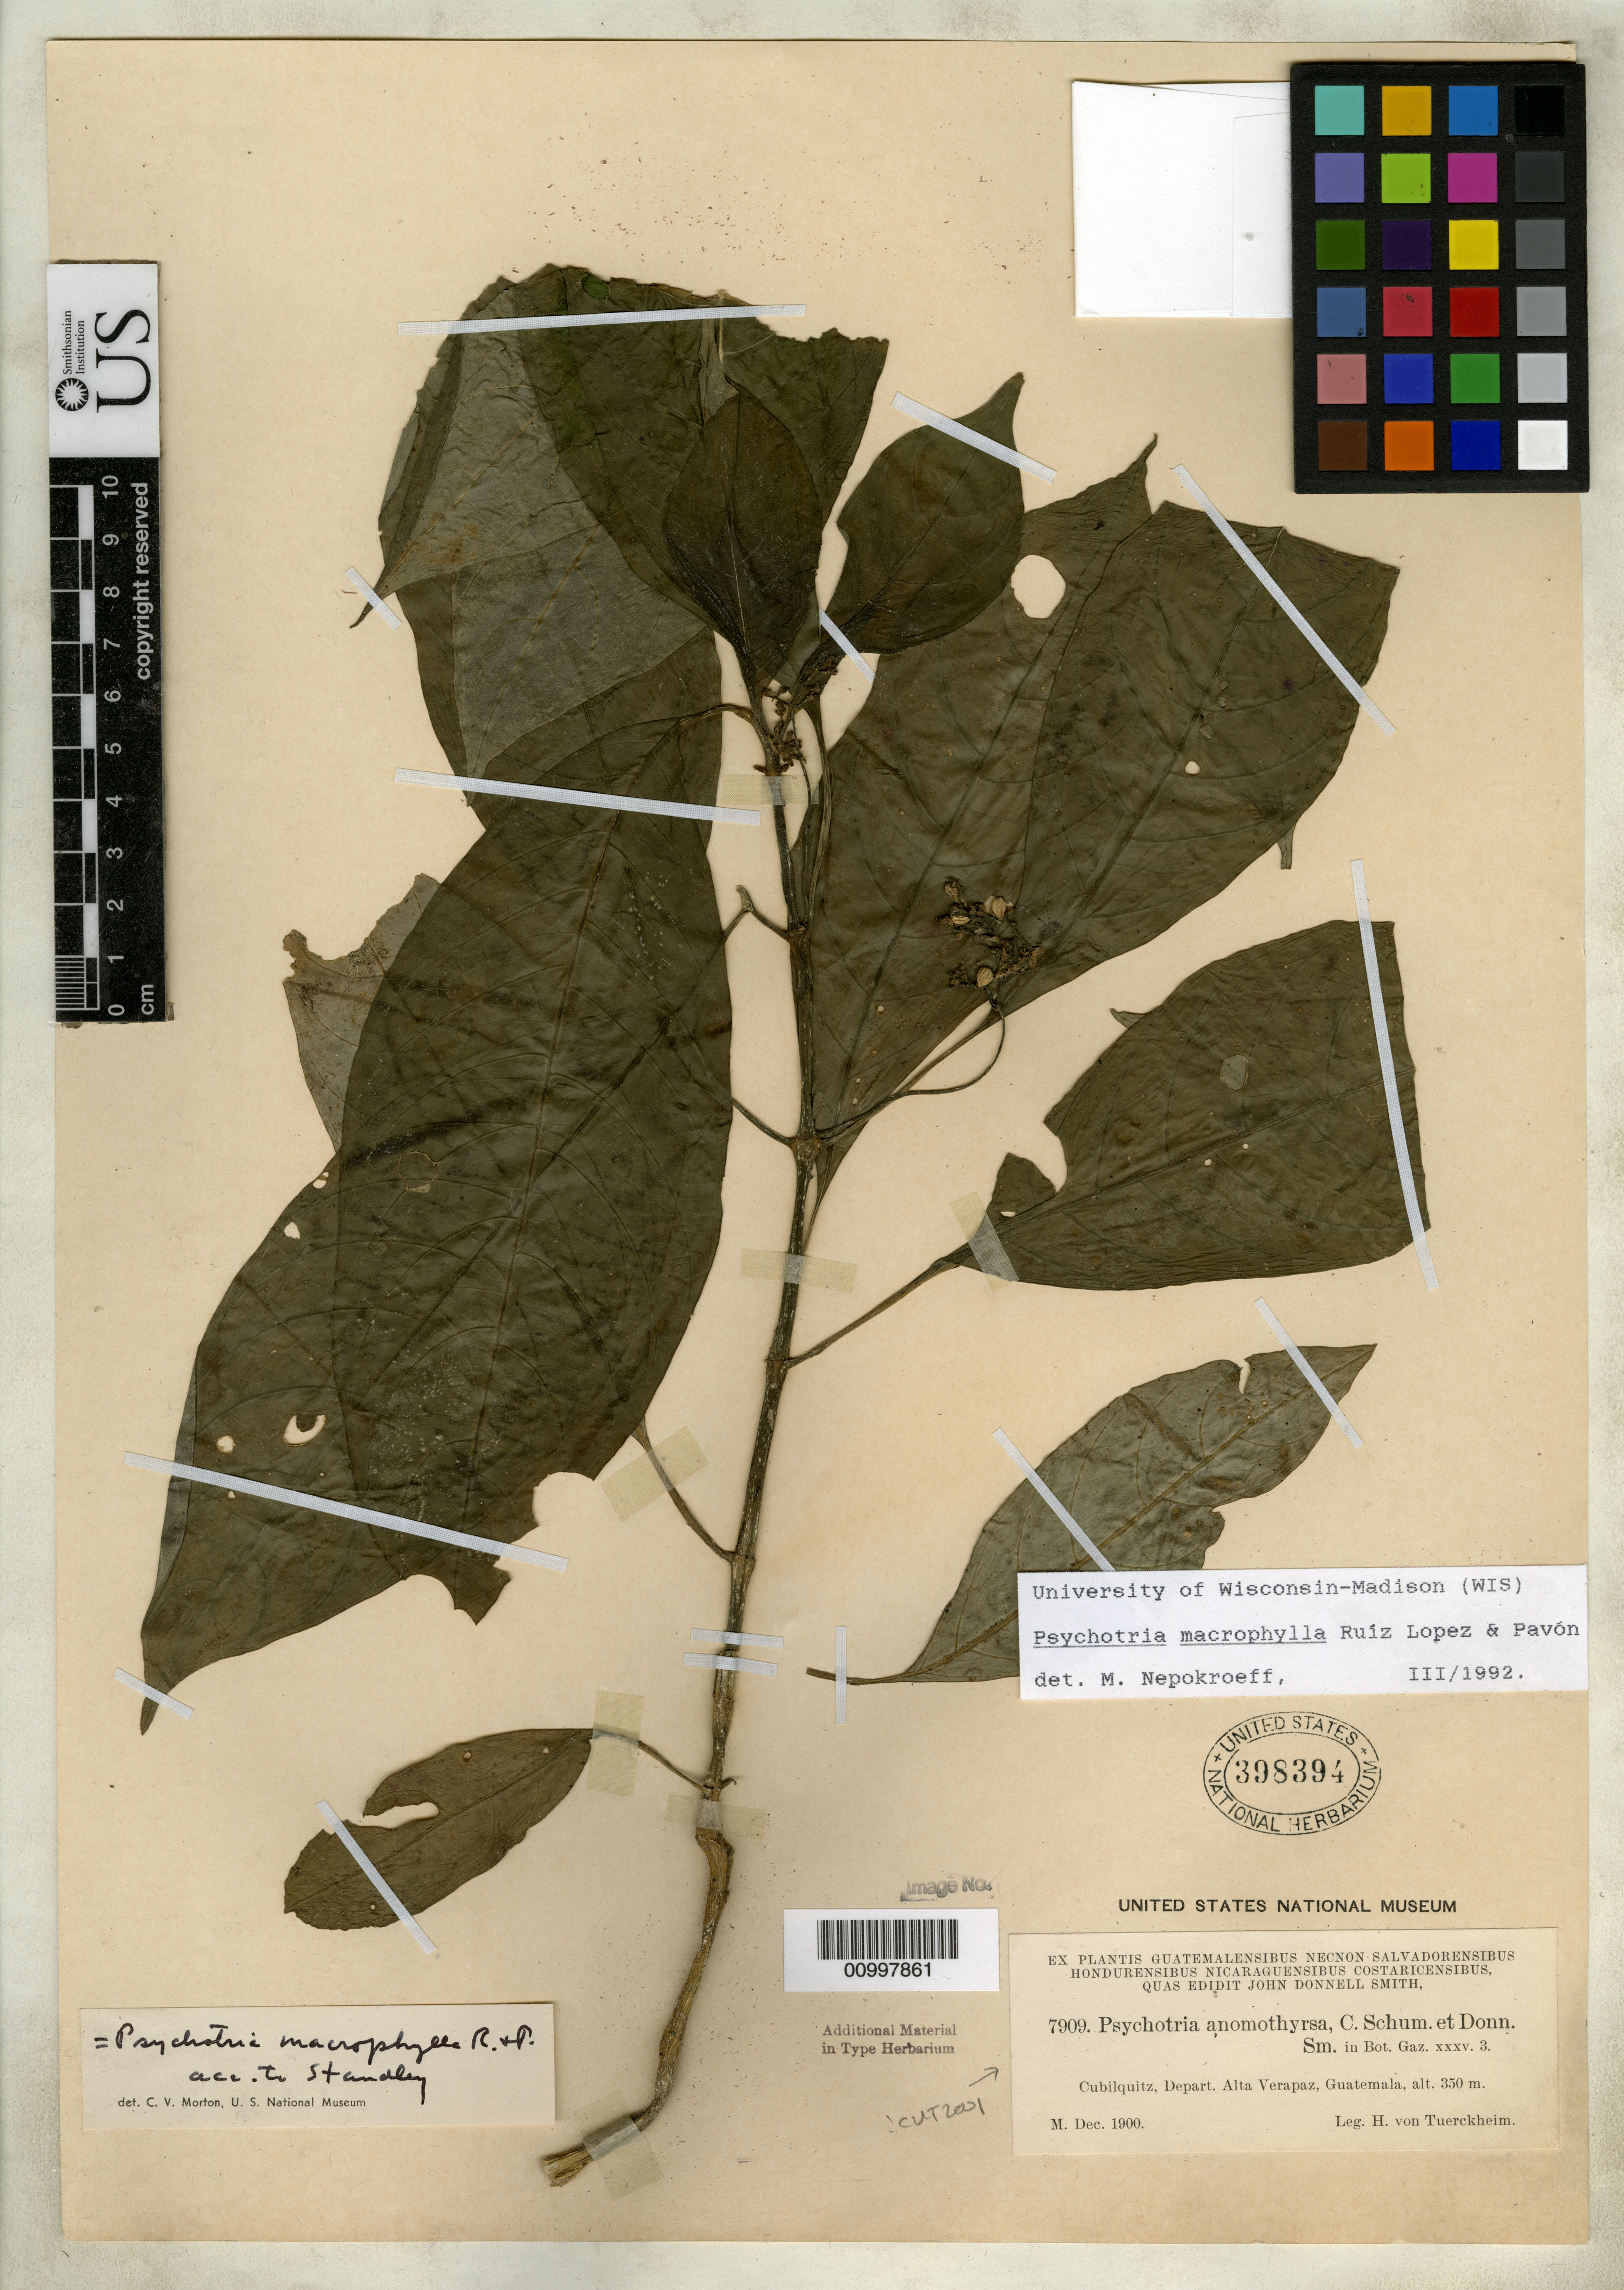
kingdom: Plantae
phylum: Tracheophyta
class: Magnoliopsida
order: Gentianales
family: Rubiaceae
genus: Psychotria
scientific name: Psychotria anomothyrsa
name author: K. Schum. & Donn. Sm. in Donn. Sm.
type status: Isolectotype; Isosyntype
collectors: H. von Türckheim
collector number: J.D.S. 7909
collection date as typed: Dec 1900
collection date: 1900-12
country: Guatemala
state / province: Alta Verapaz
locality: Cubilquitz.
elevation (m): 350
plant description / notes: Currently accepted name as cited by C.M. Taylor, Ann. Missouri Bot. Gard. 88: 490 (2001).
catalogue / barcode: US 398394